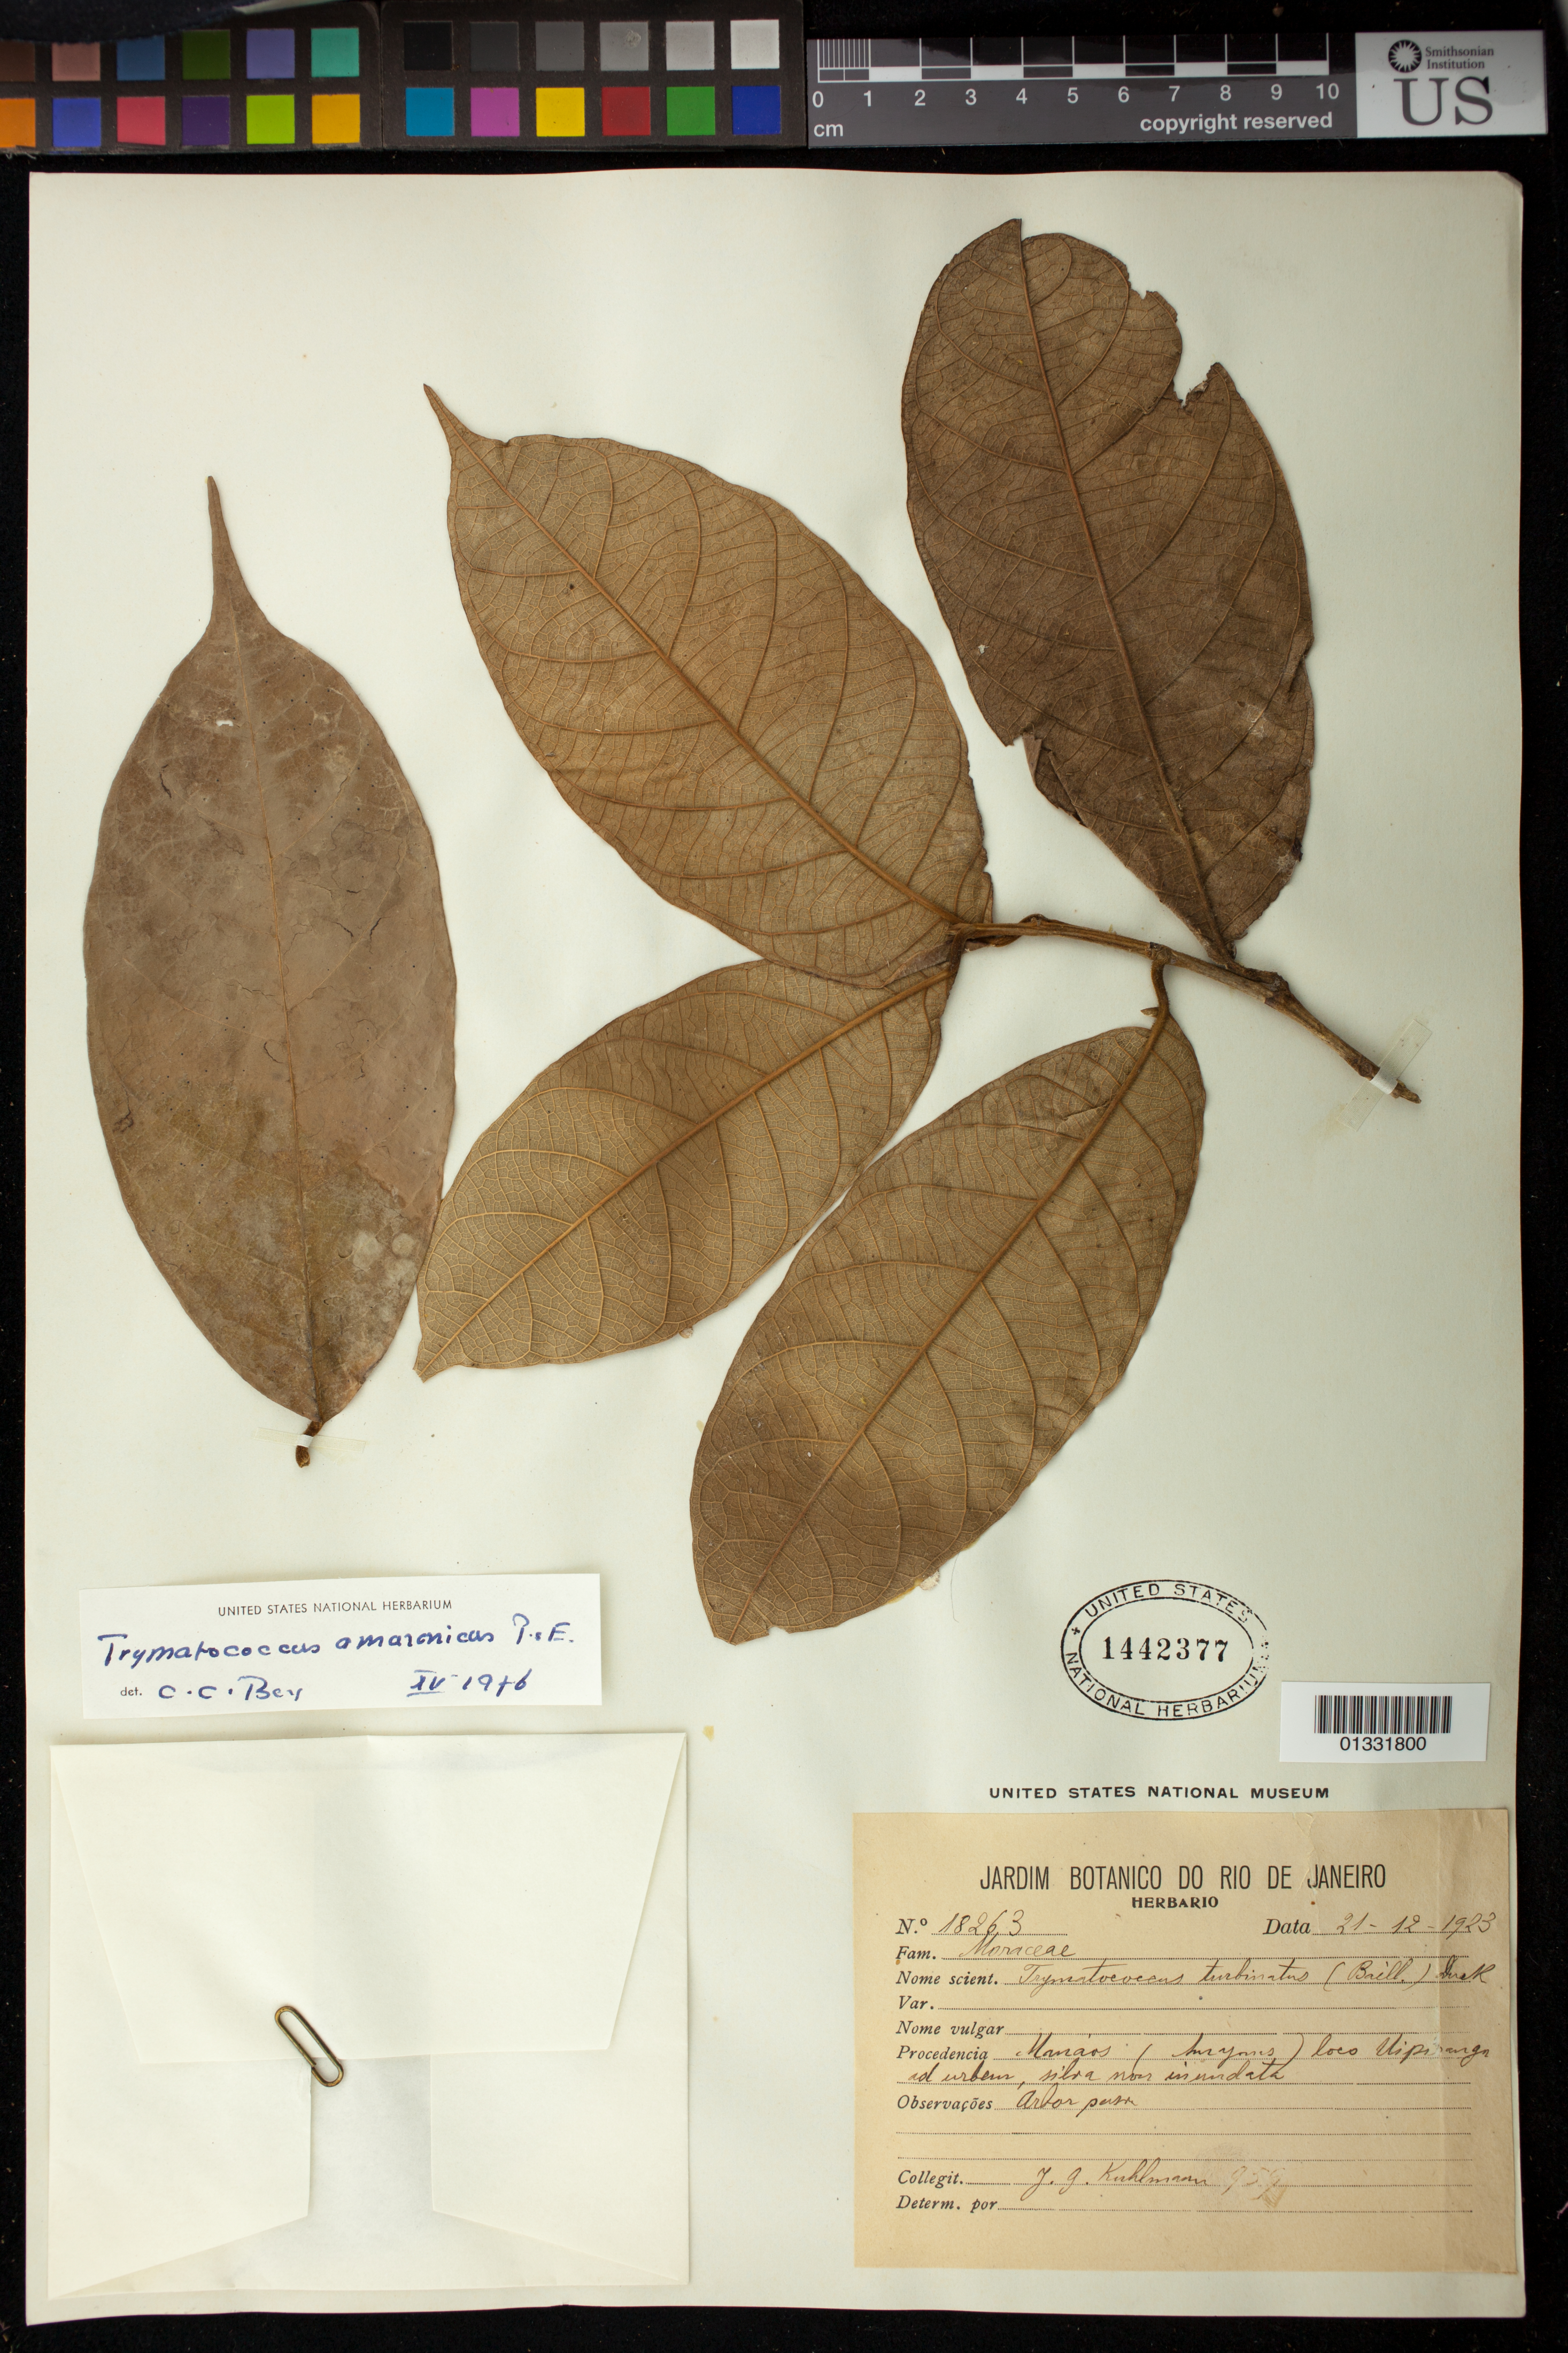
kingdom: Plantae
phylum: Tracheophyta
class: Magnoliopsida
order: Rosales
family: Moraceae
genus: Brosimum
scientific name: Brosimum amazonicum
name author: (Poepp. & Endl.) E. M. Gardner & Zerega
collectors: J. G. Kuhlmann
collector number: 18263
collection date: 1923-12-21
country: Brazil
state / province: Amazonas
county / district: Manaus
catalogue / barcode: US 1442377